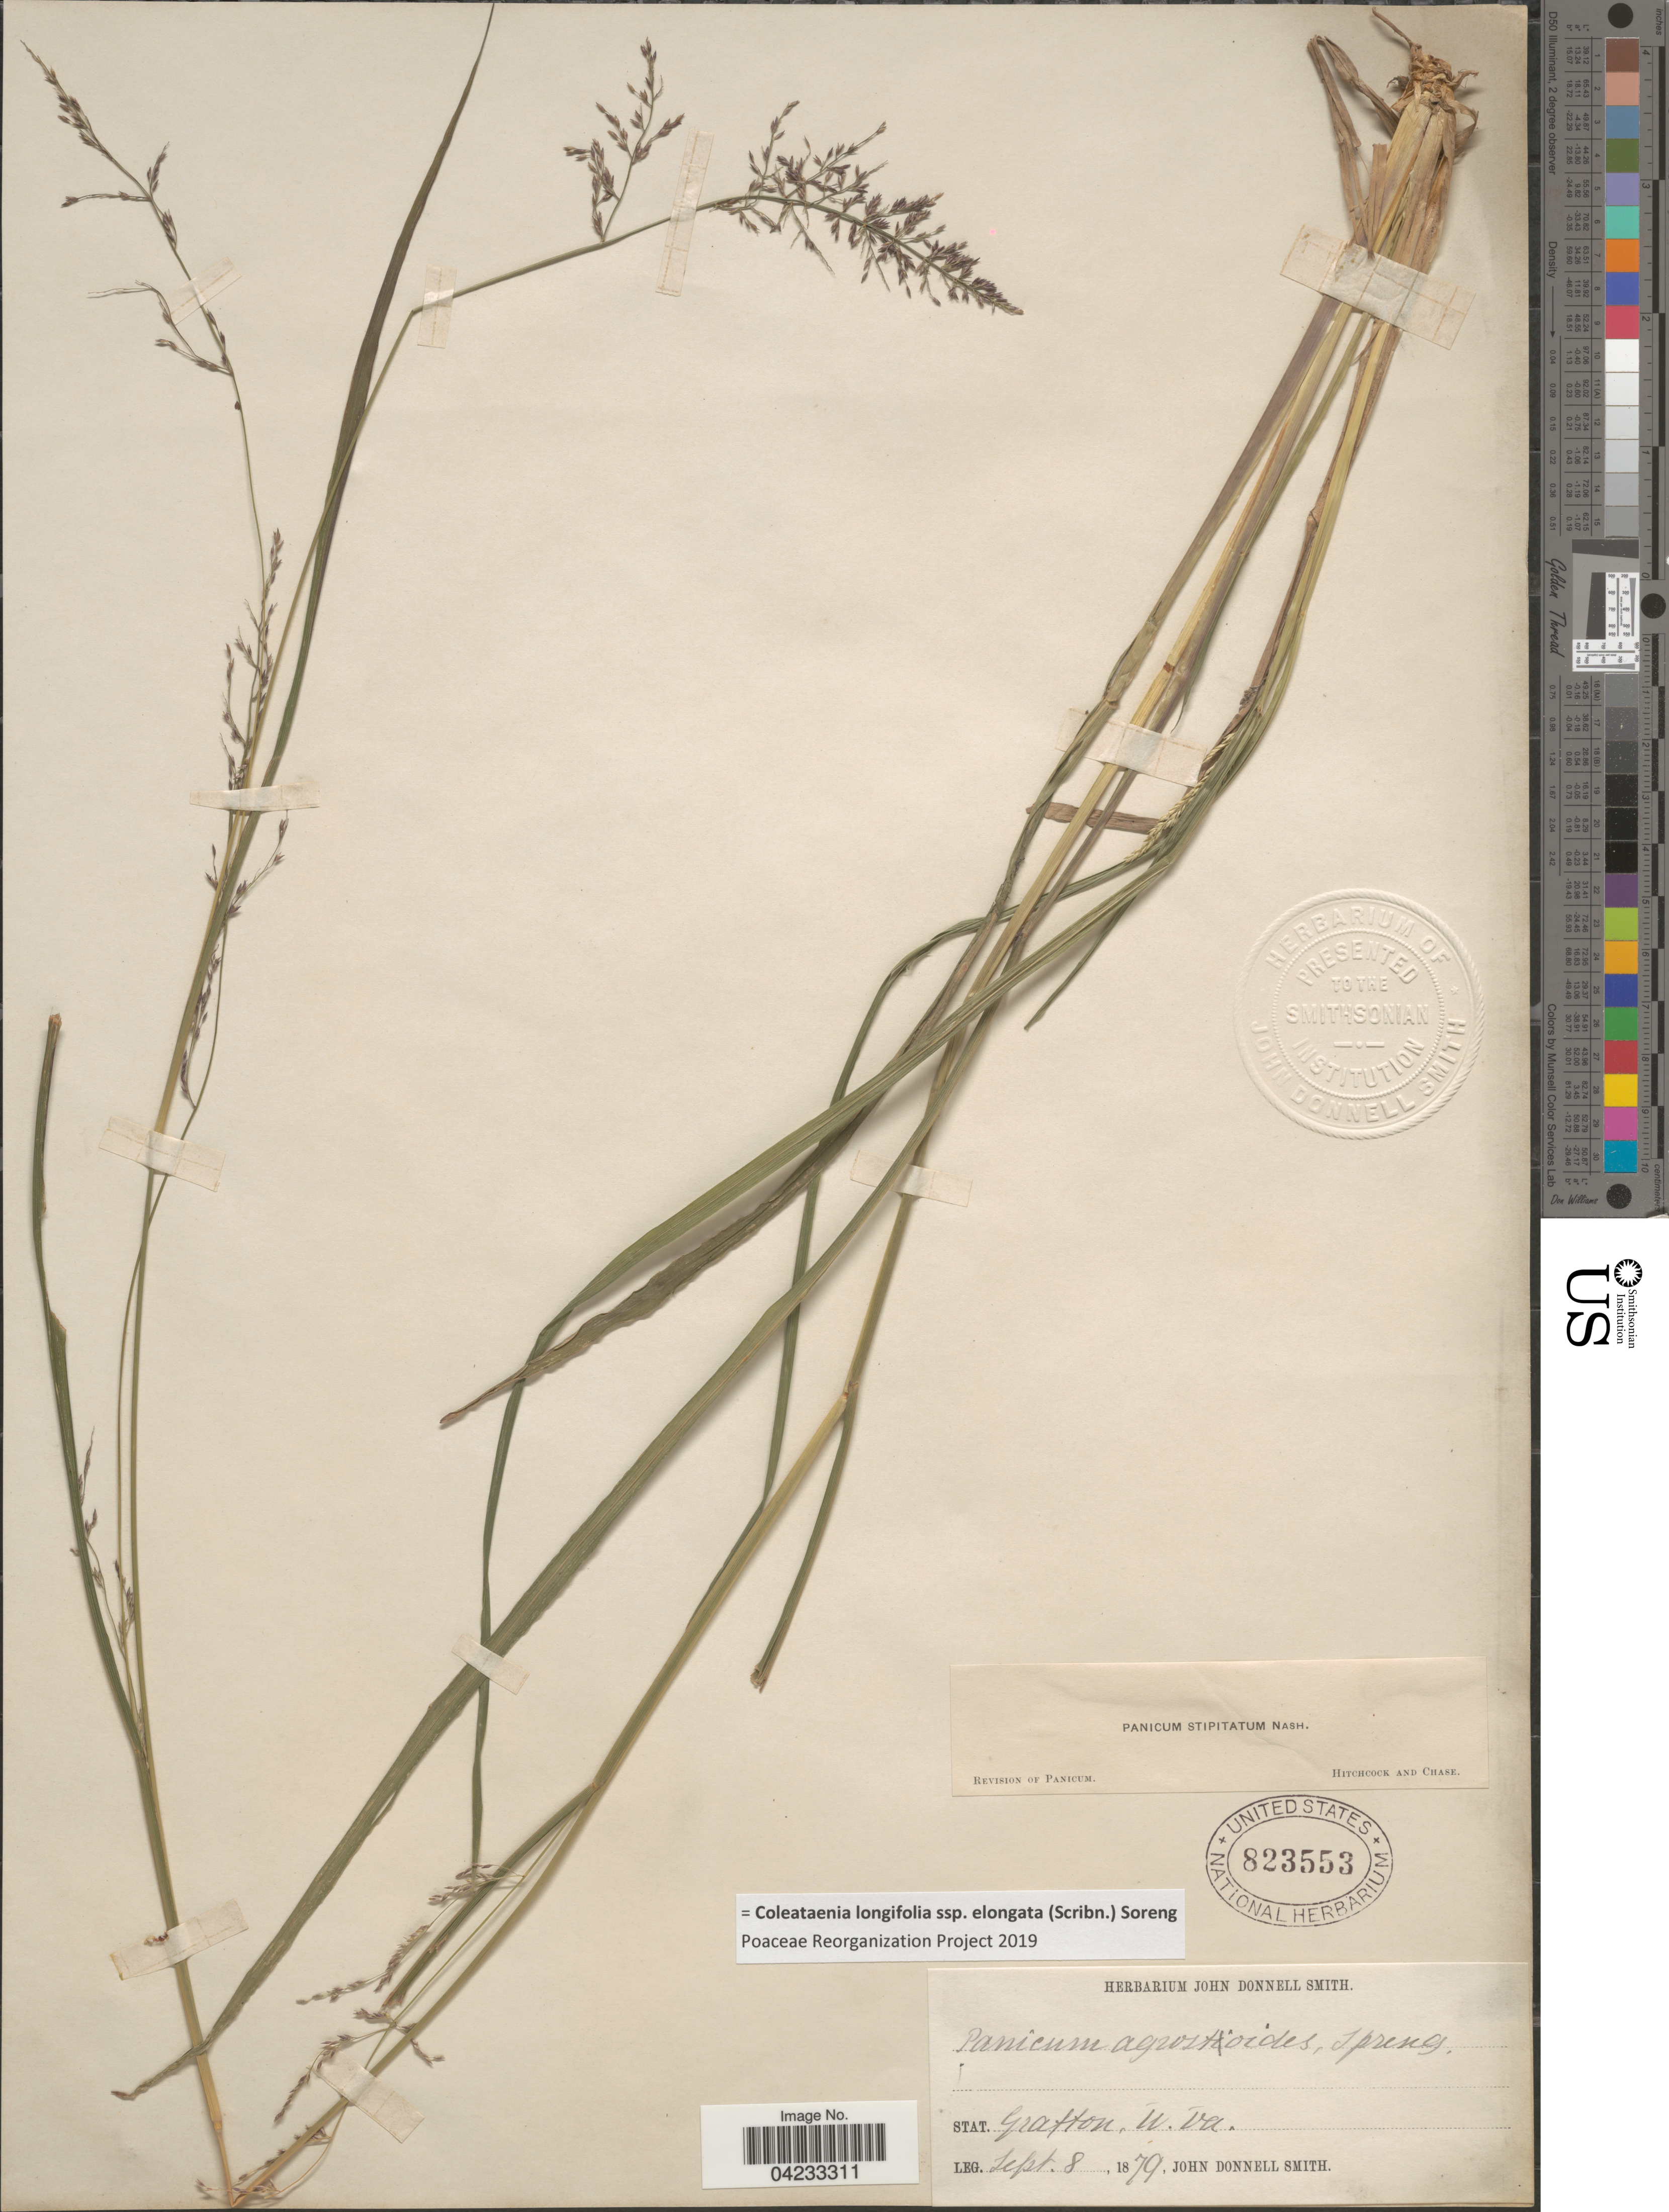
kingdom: Plantae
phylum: Tracheophyta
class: Liliopsida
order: Poales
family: Poaceae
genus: Coleataenia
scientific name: Coleataenia longifolia subsp. elongata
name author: (Scribn.) Soreng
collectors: J. Donnell Smith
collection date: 1879-09-08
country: United States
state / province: West Virginia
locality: Stat. Gratton.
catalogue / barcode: US 823553